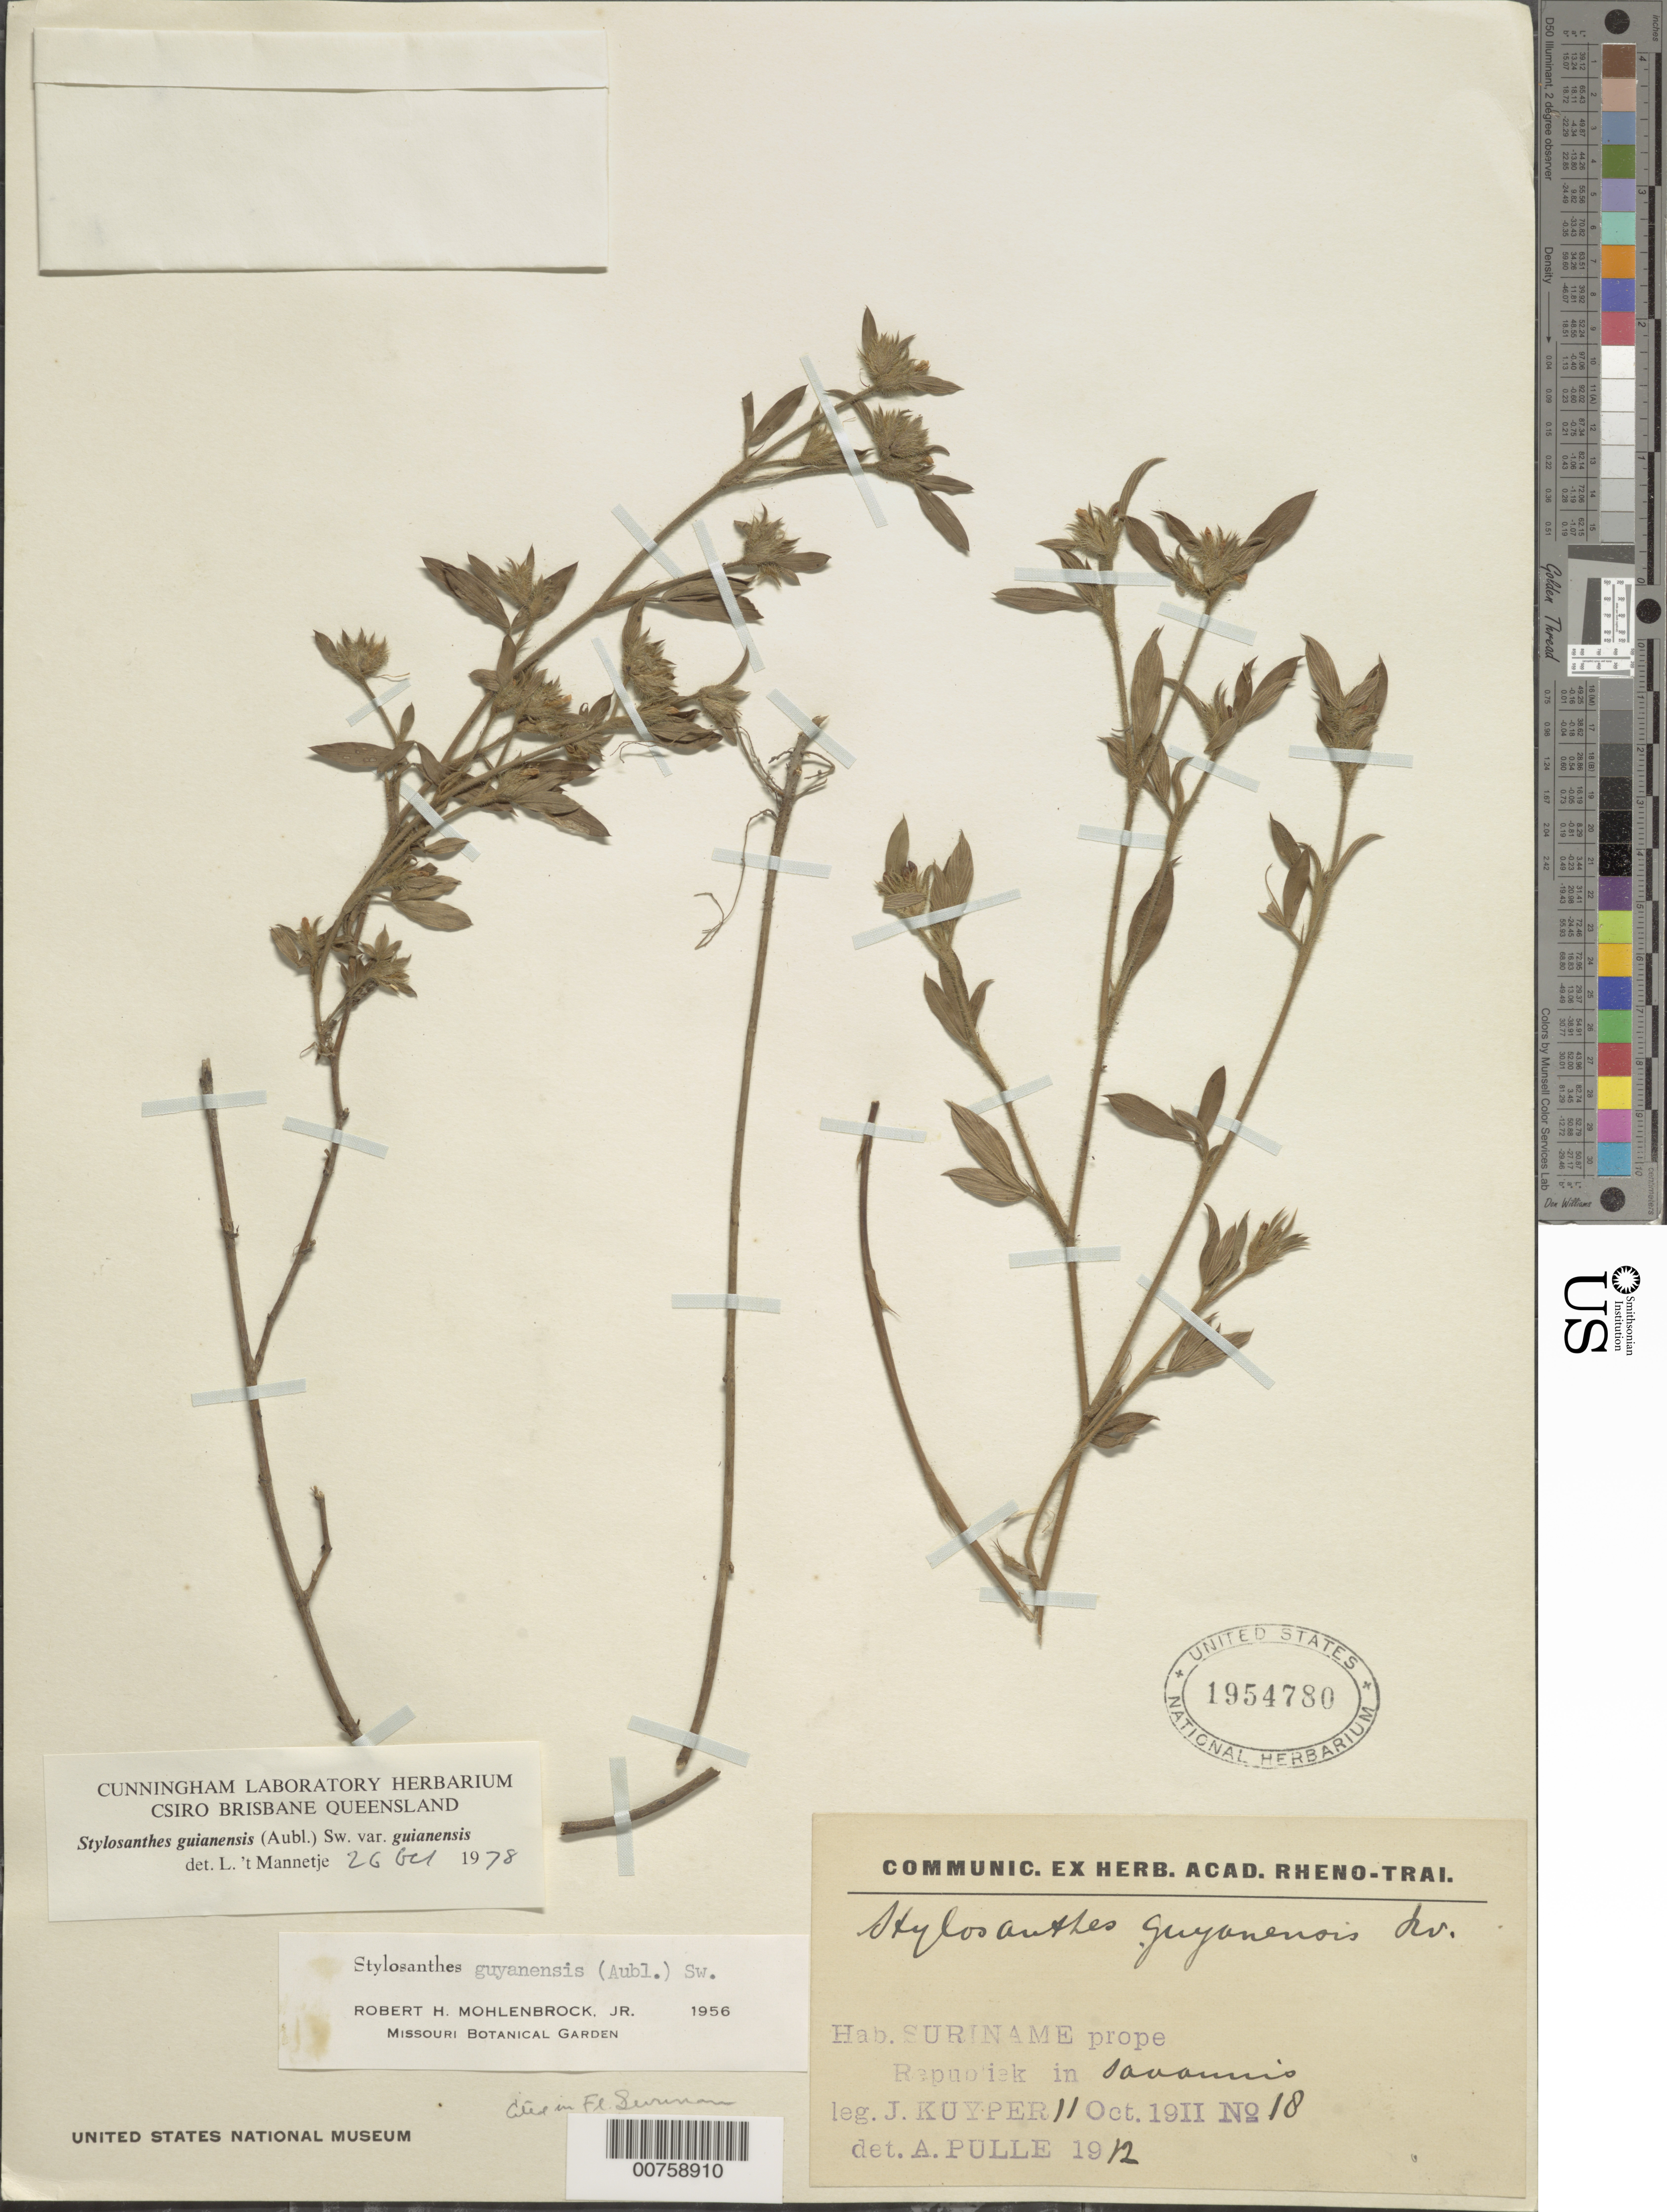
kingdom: Plantae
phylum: Tracheophyta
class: Magnoliopsida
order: Fabales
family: Fabaceae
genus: Stylosanthes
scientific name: Stylosanthes guianensis var. guianensis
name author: (Aubl.) Sw.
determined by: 't Mannetje, Len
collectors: J. Kuyper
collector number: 18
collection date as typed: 11-Oct-11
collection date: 1911-10-11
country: Suriname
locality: Republiek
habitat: Savanna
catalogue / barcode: US 1954780